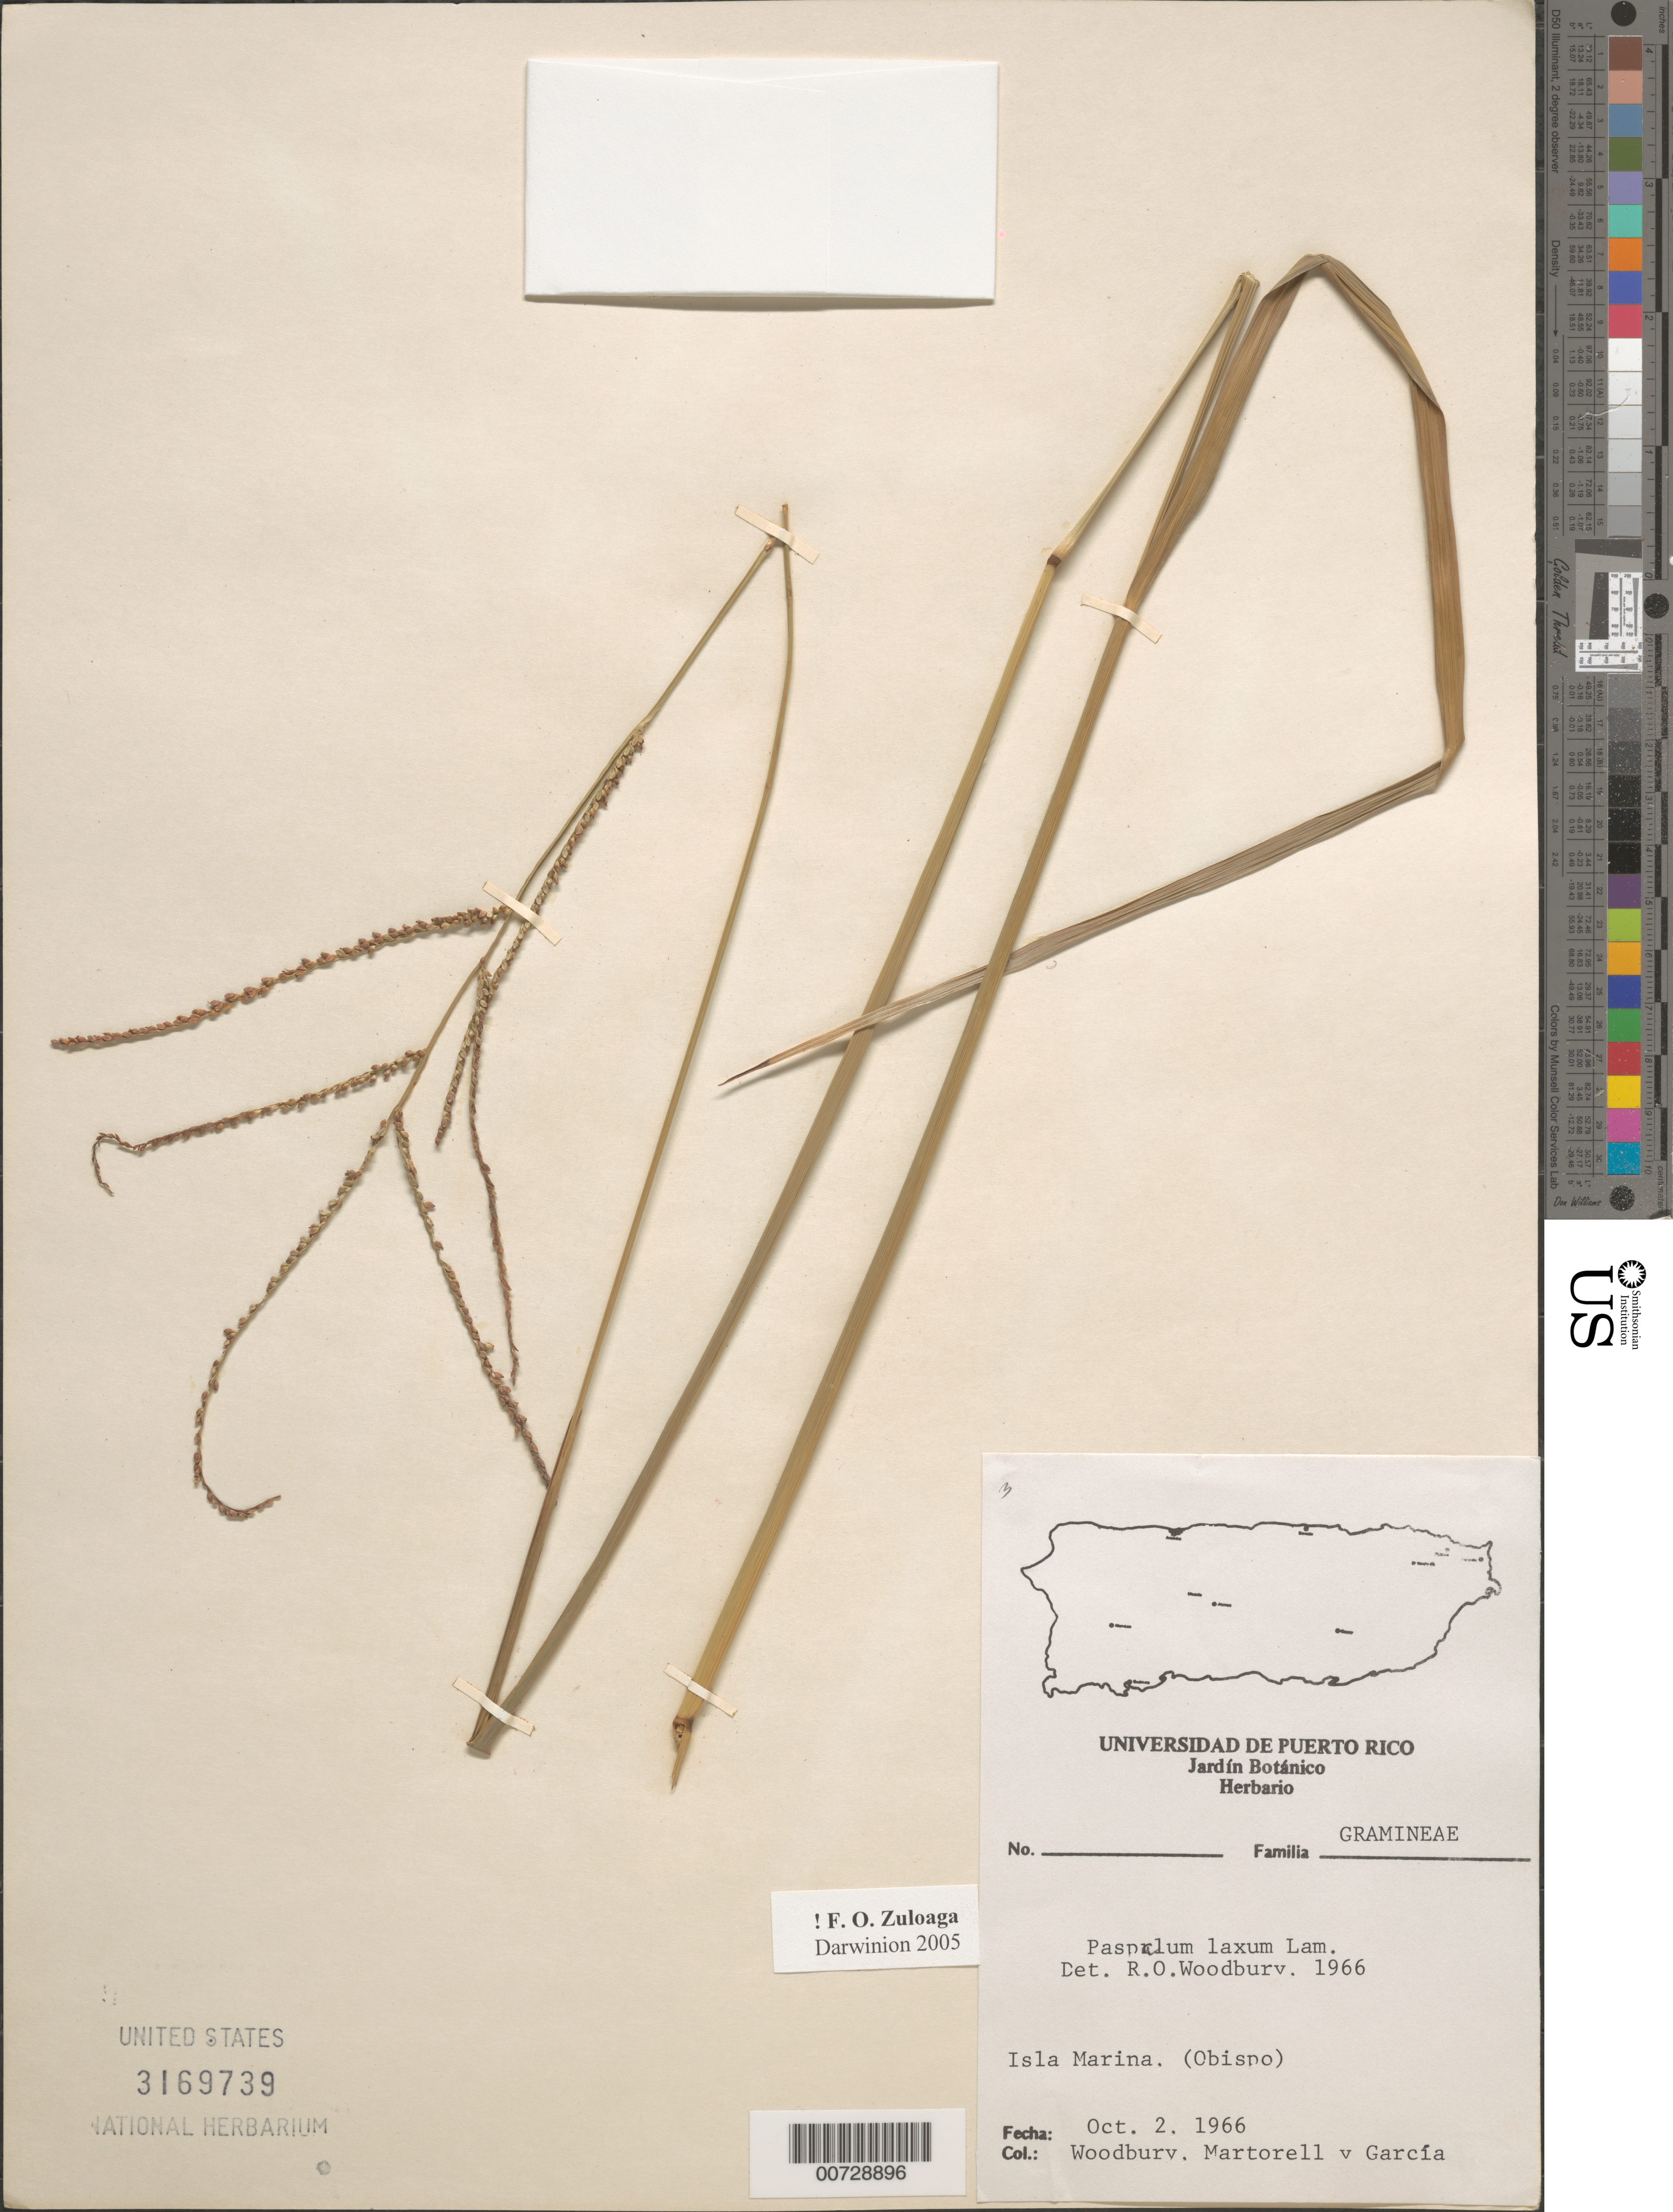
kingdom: Plantae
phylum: Tracheophyta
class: Liliopsida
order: Poales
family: Poaceae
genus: Paspalum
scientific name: Paspalum laxum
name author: Lam.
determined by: Woodbury, R. O.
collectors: R. O. Woodbury, L. Martorell & J. García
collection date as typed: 02 Oct 1966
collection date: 1966-10-02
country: Puerto Rico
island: Isleta Marina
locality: Isla Marina (Obispo)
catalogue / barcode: US 3169739